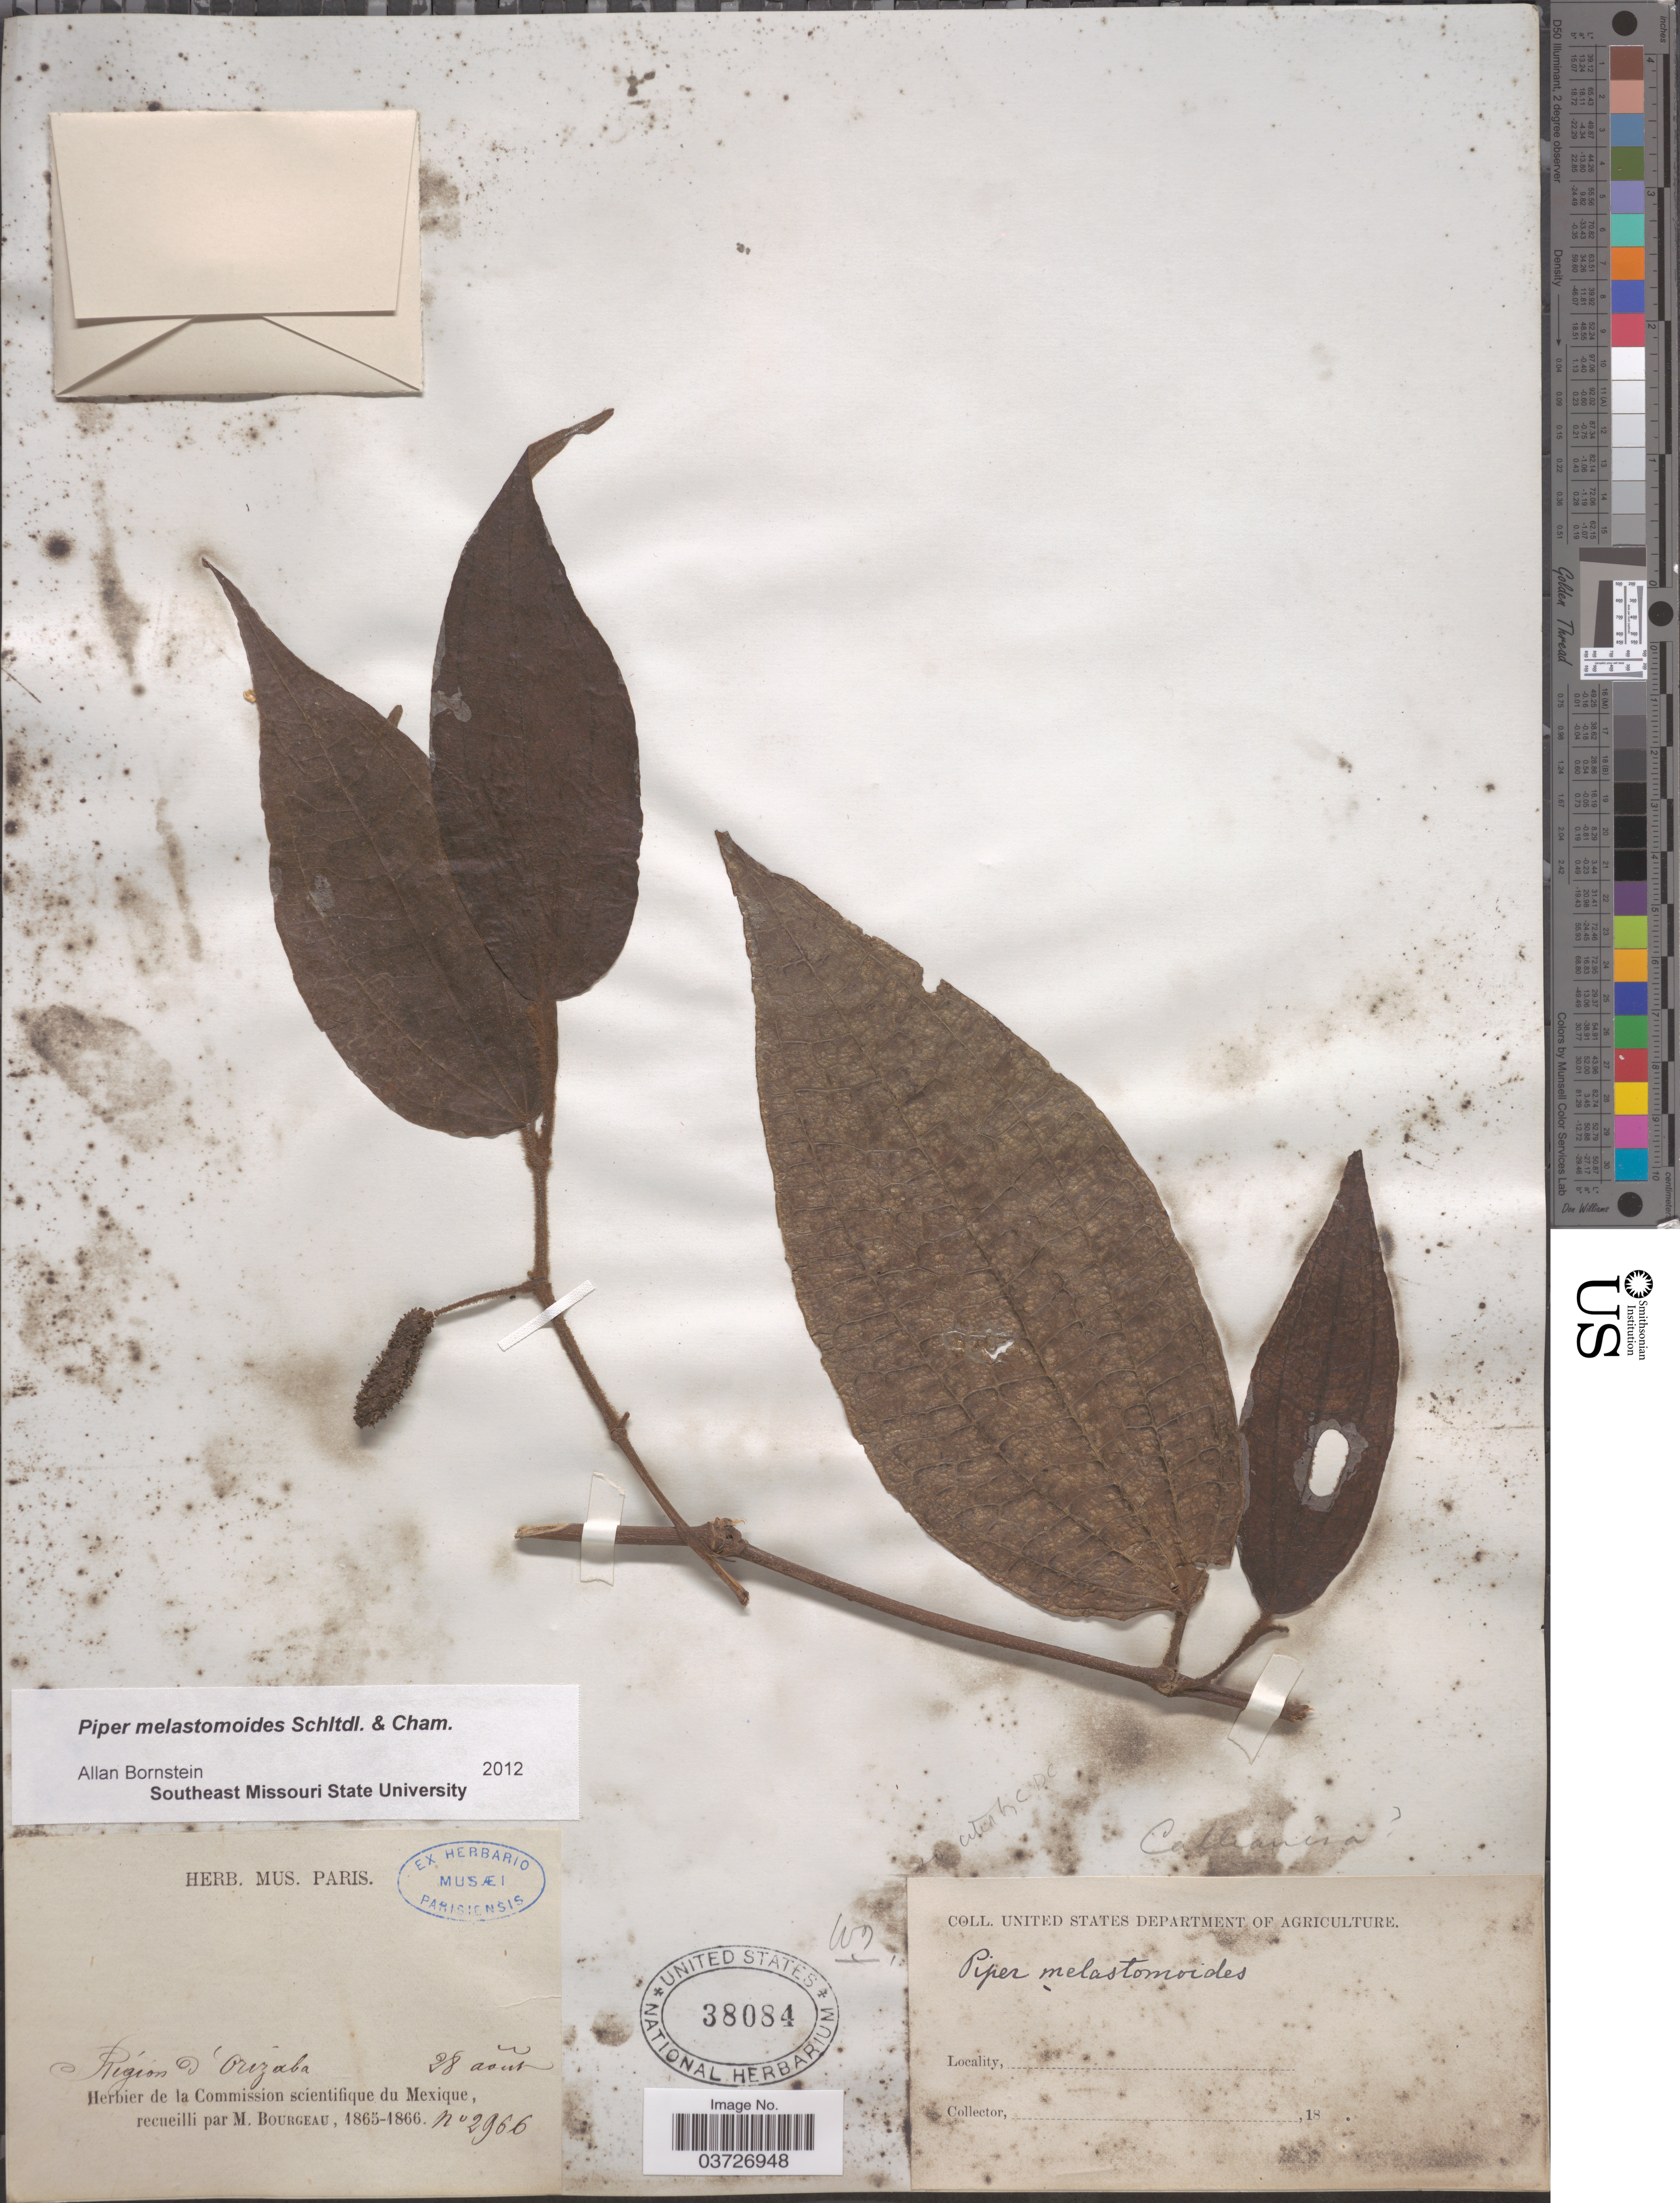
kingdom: Plantae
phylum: Tracheophyta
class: Magnoliopsida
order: Piperales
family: Piperaceae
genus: Piper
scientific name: Piper melastomoides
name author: Schltdl. & Cham.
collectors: M. Bourgeau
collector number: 2966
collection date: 1865-08-28/1866-08-28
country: Mexico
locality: Région d' Orizaba.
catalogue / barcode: US 38084